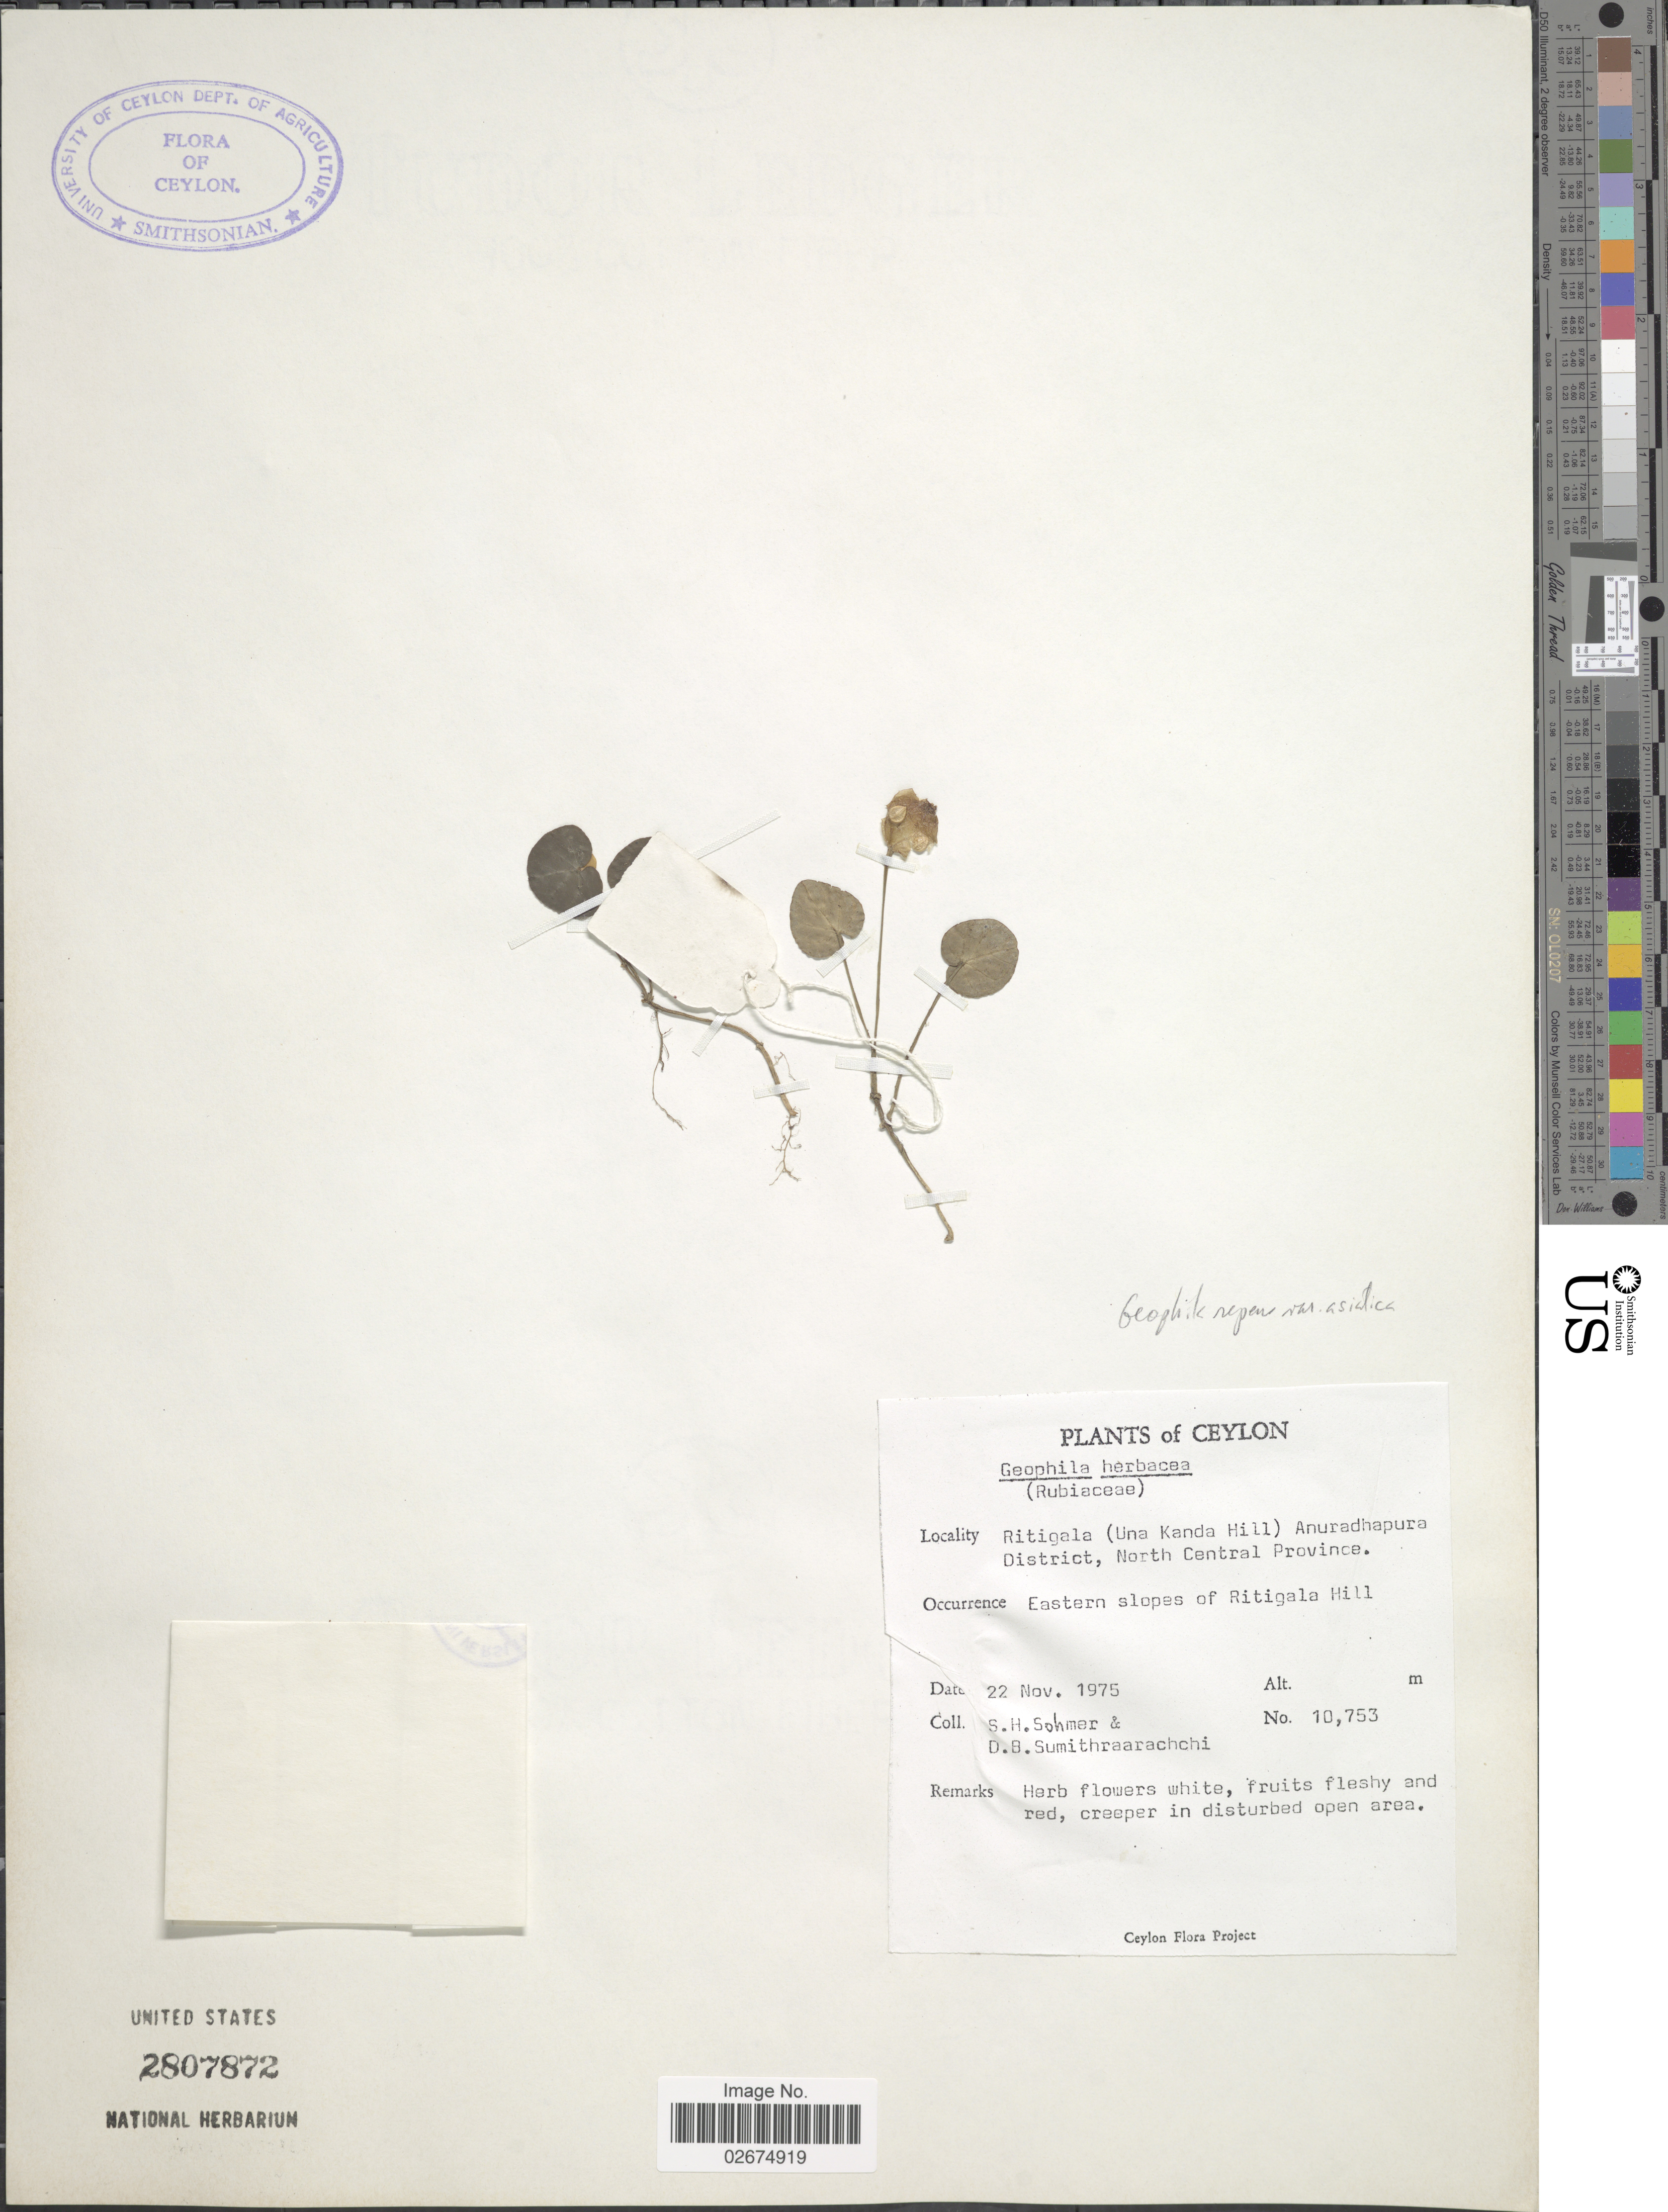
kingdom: Plantae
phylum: Tracheophyta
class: Magnoliopsida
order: Gentianales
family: Rubiaceae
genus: Geophila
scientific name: Geophila repens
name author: (L.) I.M. Johnst.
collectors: S. H. Sohmer & D. B. Sumithraarachchi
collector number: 10753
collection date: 1975-11-22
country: Sri Lanka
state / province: North Central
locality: Ceylon. Ritigala (Una Kanda Hill) Anuradhapura District, Eastern slopes of Ritigala Hill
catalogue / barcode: US 2807872